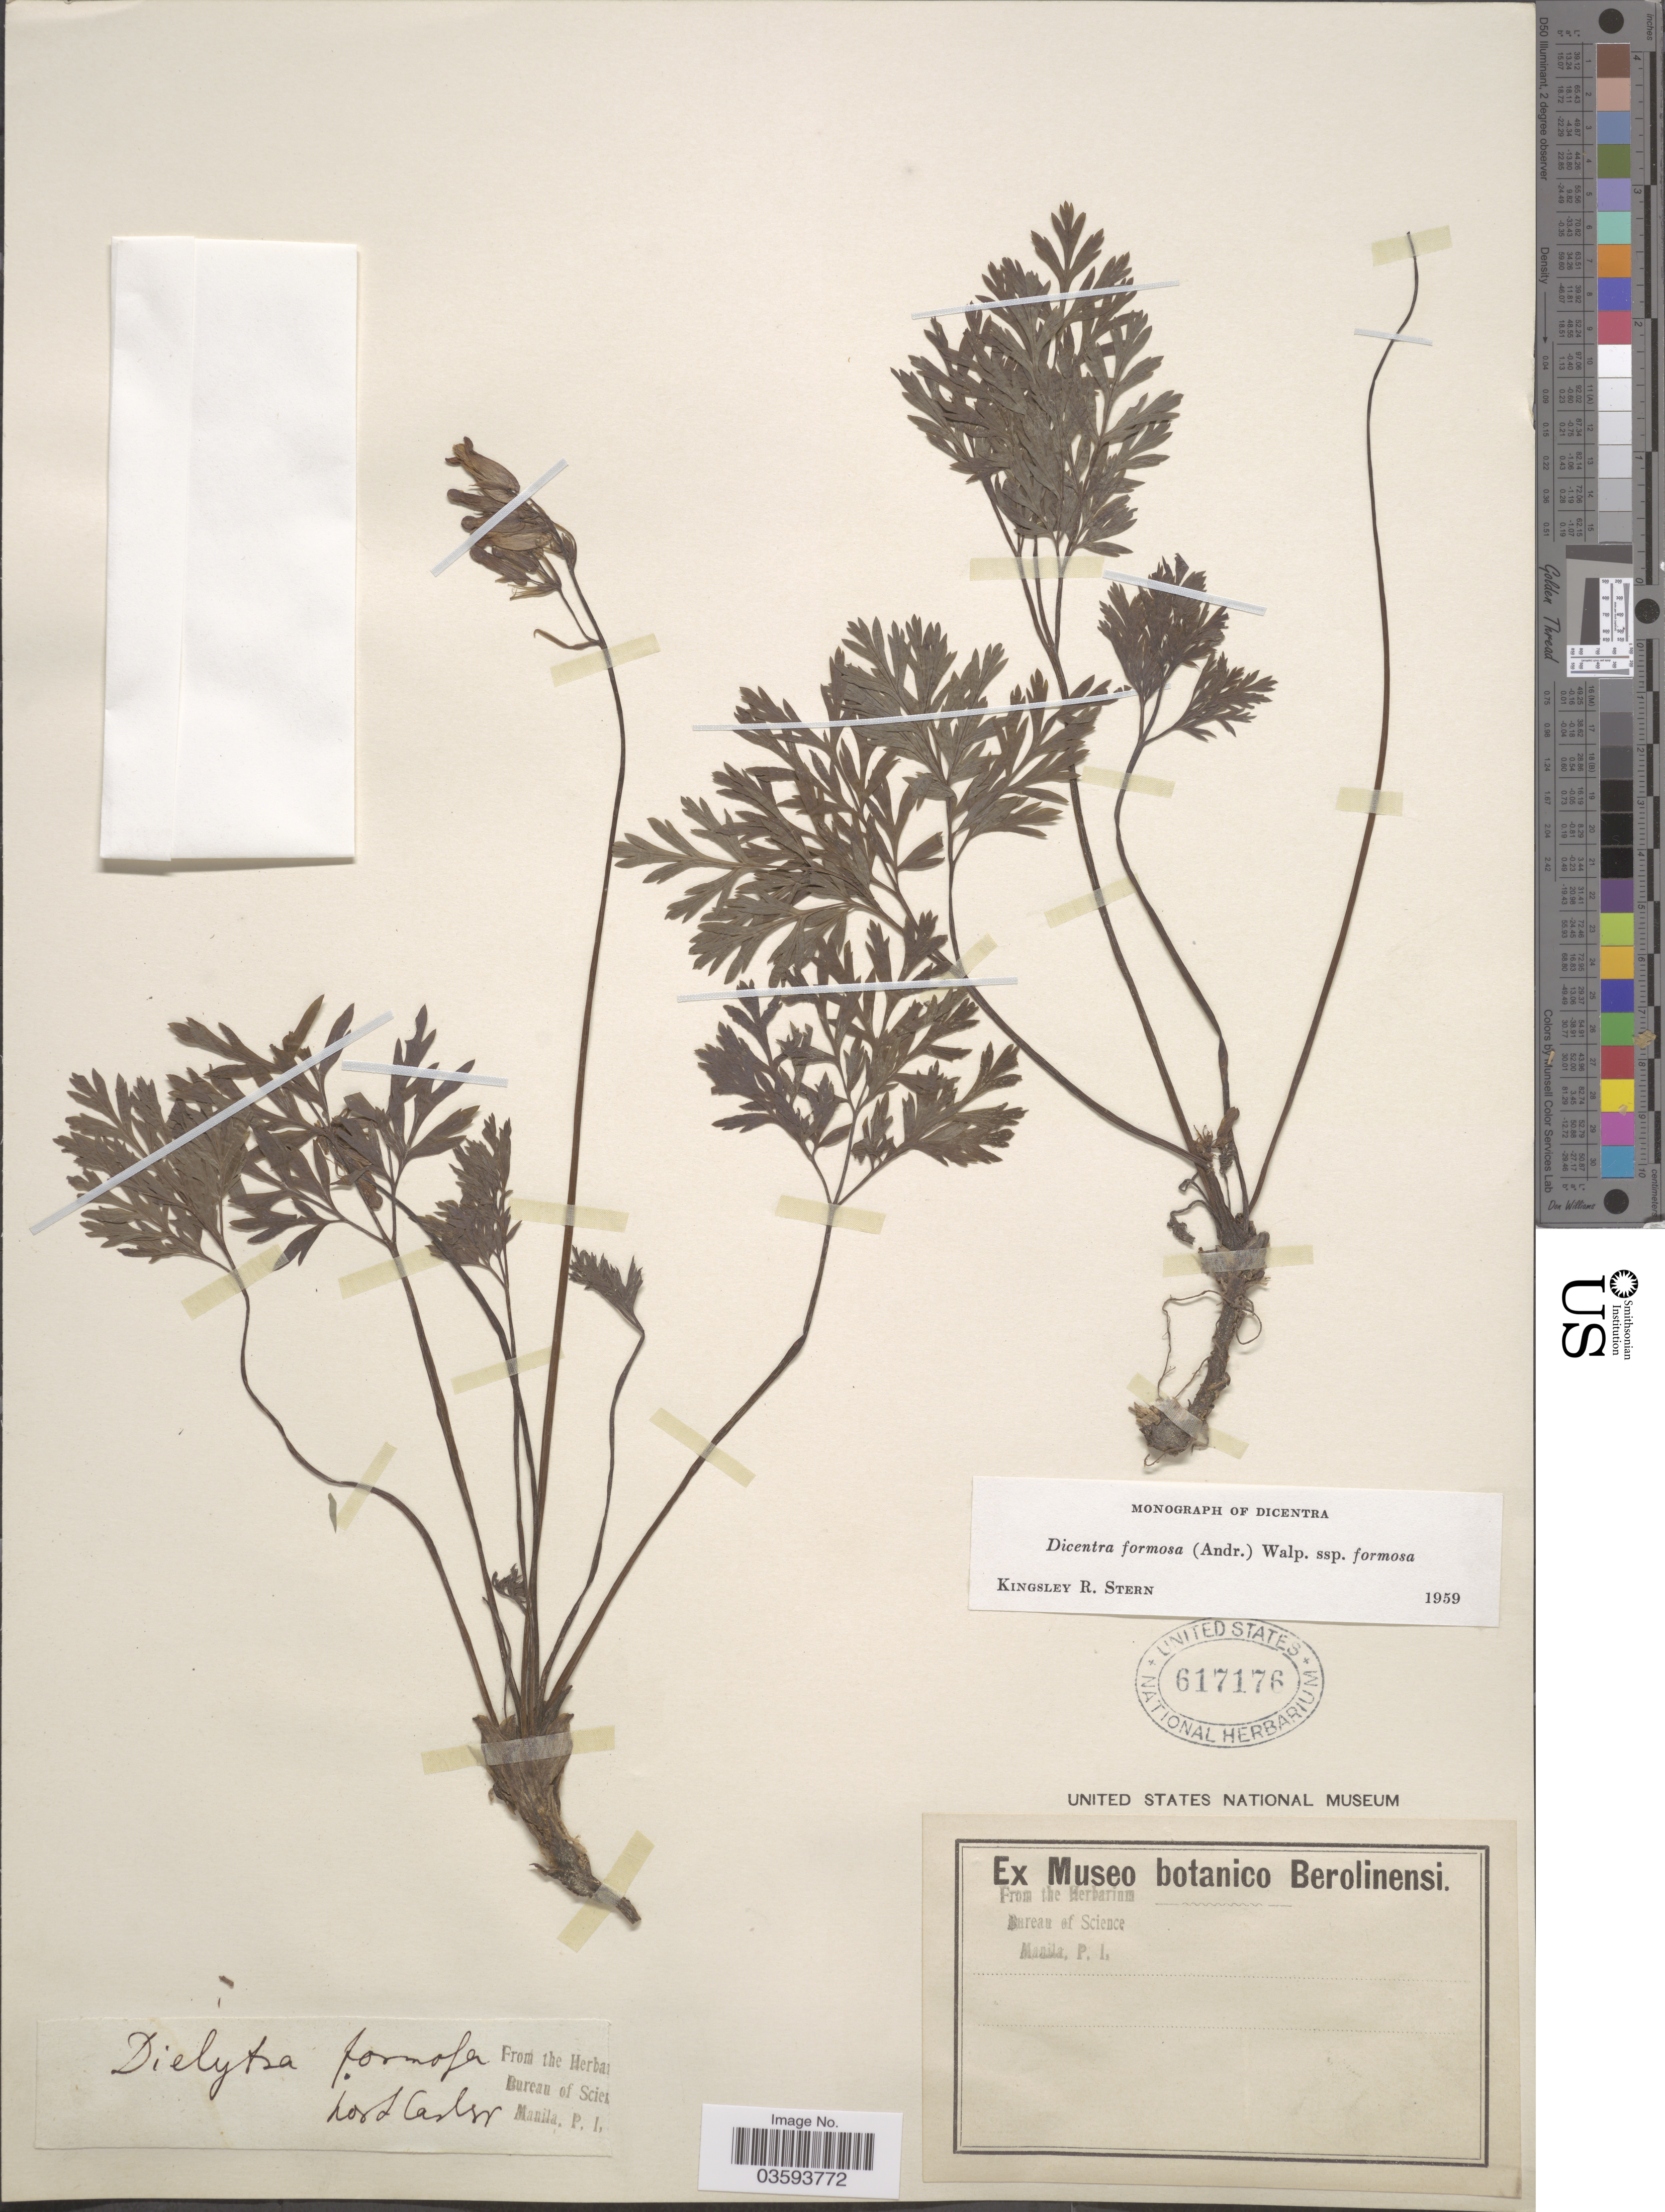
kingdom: Plantae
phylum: Tracheophyta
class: Magnoliopsida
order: Ranunculales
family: Papaveraceae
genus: Dicentra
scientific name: Dicentra formosa subsp. formosa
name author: (Haw.) Walp.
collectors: ex Museo Botanico Berolinensi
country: Germany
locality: Hort Carlsr.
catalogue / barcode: US 617176